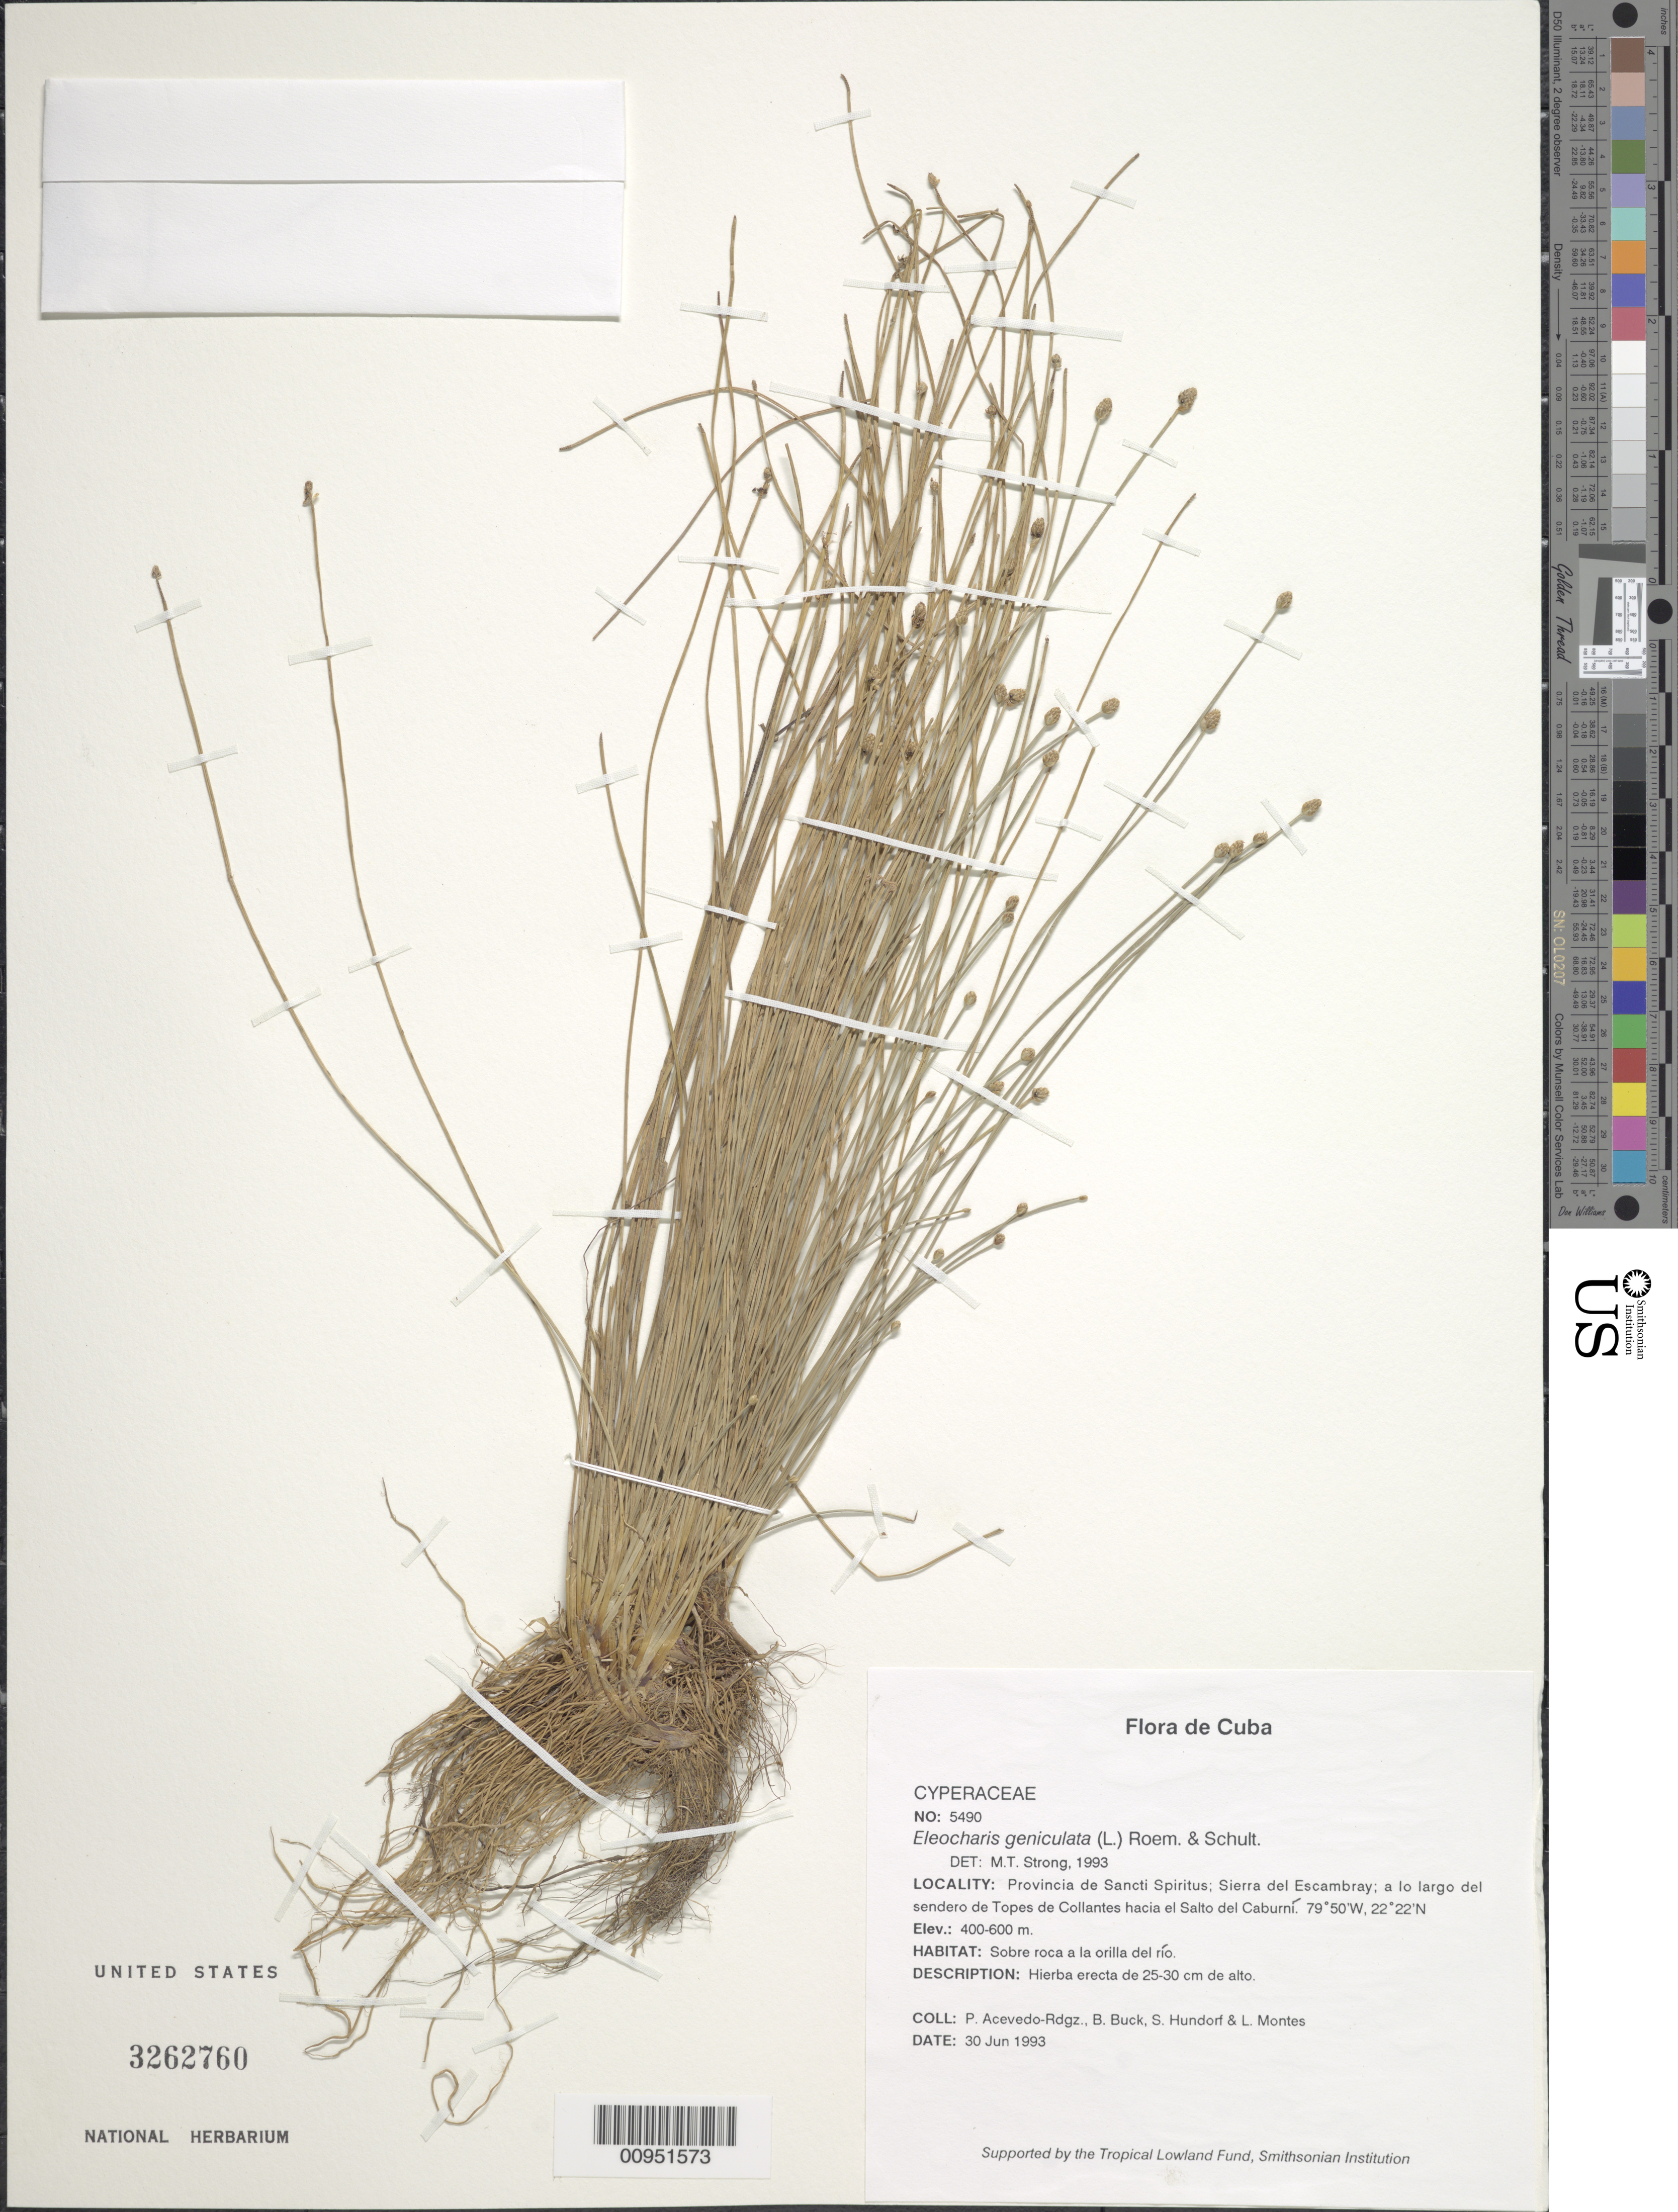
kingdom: Plantae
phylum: Tracheophyta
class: Liliopsida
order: Poales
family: Cyperaceae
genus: Eleocharis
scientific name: Eleocharis geniculata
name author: (L.) Roem. & Schult.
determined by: Strong, M. T., (US), Smithsonian Institution - National Museum of Natural History (UNITED STATES)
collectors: P. Acevedo-Rodr., B. Buck, S. Hundorf & L. Montes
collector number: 5490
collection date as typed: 30 Jun 1993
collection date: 1993-06-30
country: Cuba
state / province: Sancti Spiritus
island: Cuba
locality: Sierra del Escambray, a lo largo del sendero de Topes de Collantes hacia el Salto del Caburní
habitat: Sobre roca a la orilla del río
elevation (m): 400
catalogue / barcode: US 3262760